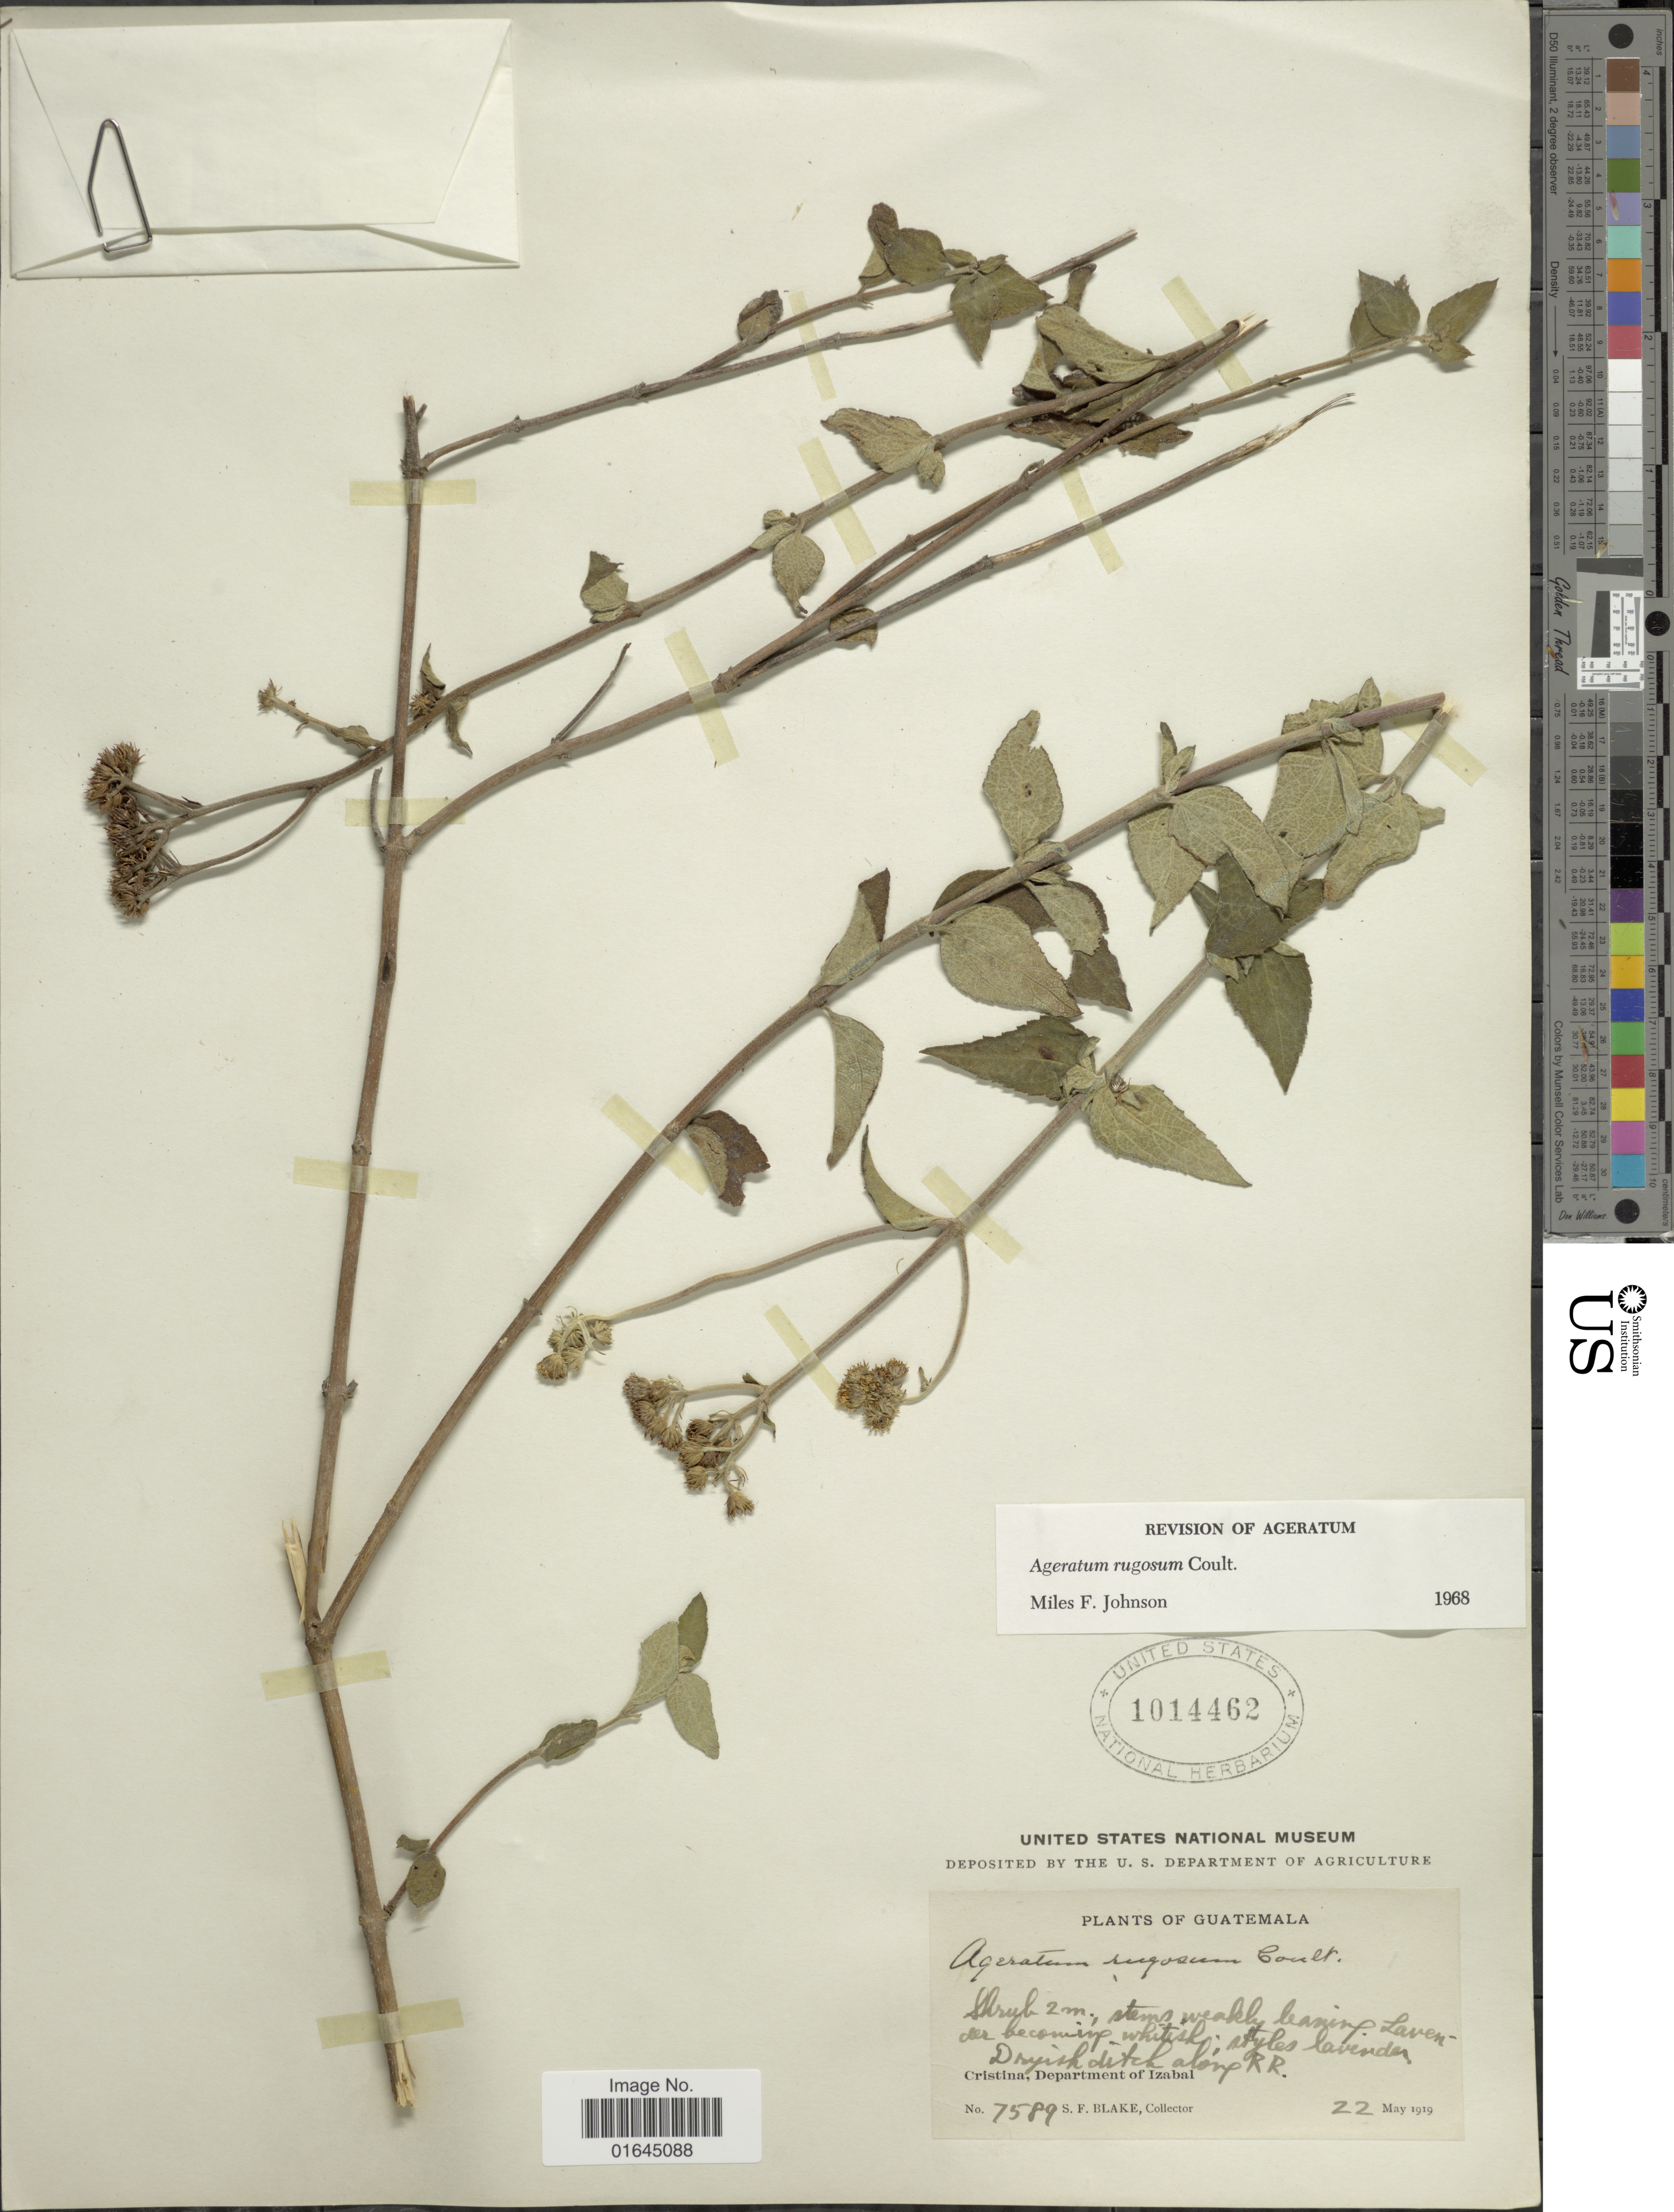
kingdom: Plantae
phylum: Tracheophyta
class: Magnoliopsida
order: Asterales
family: Asteraceae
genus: Ageratum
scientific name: Ageratum tomentosum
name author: (Benth.) Hemsl.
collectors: S. Blake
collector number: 7589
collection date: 1919-05-22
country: Guatemala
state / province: Izabal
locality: Cristina, Department of Izabal. Along RR.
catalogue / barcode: US 1014462